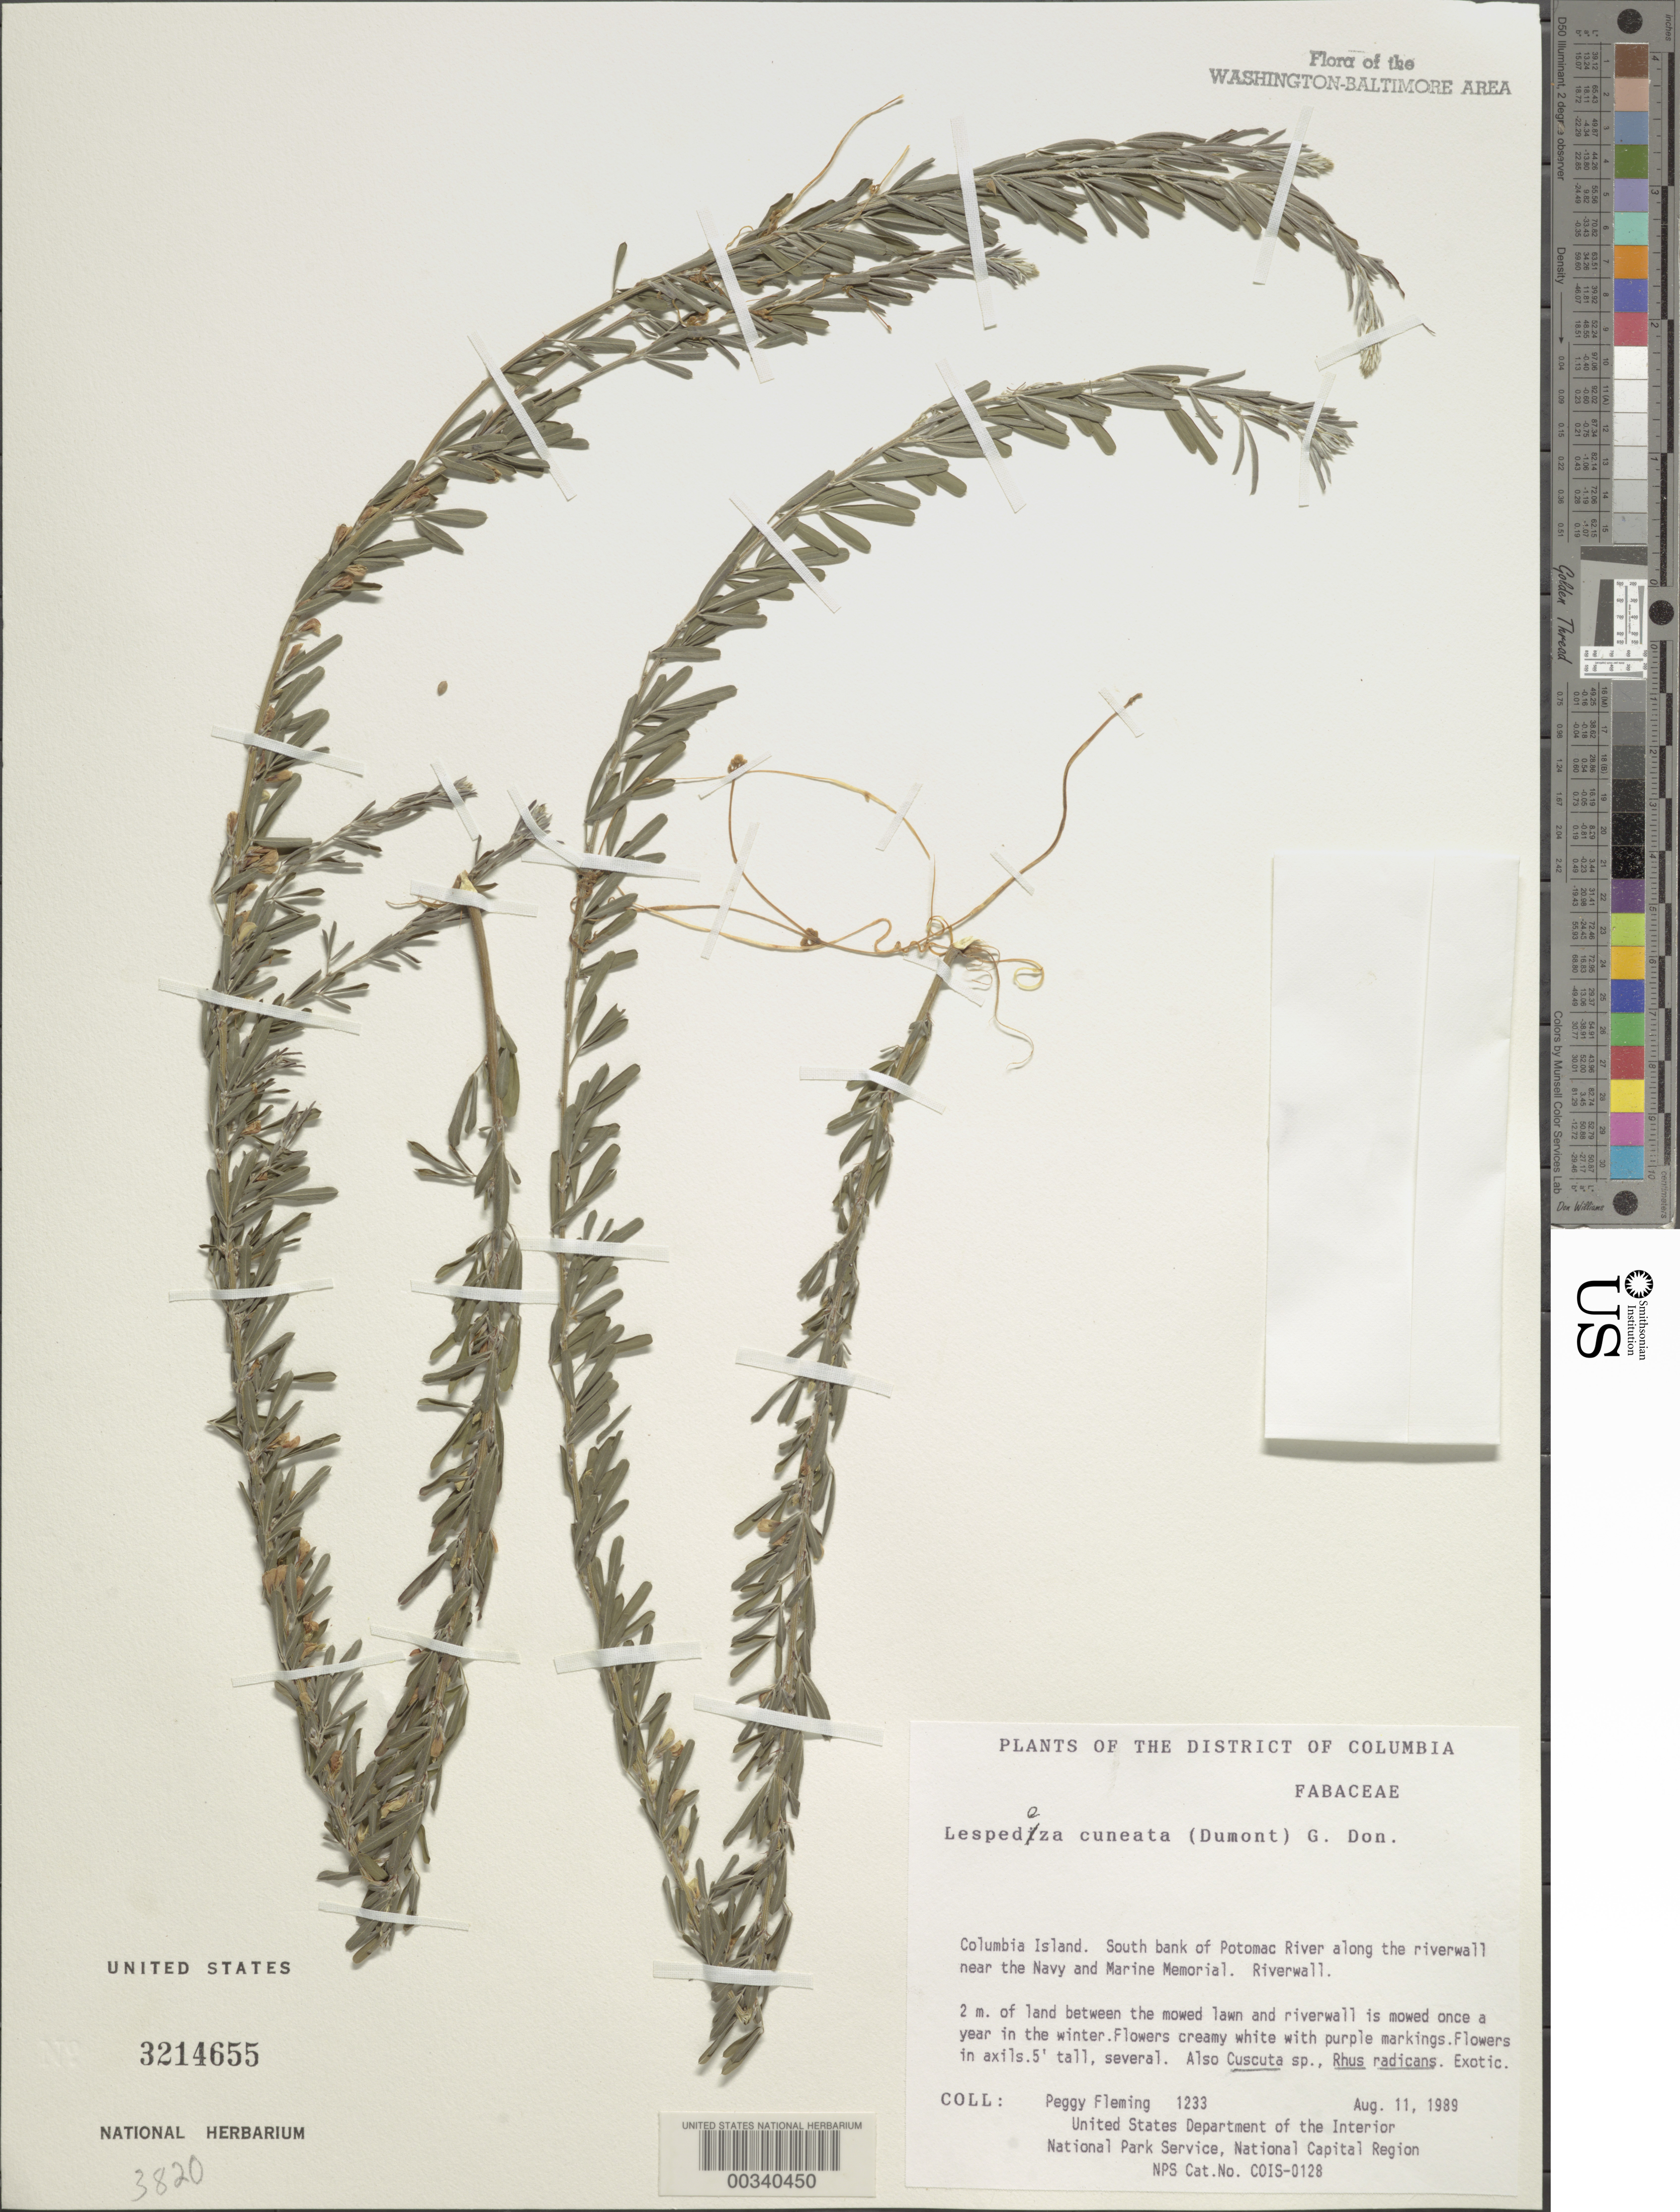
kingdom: Plantae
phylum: Tracheophyta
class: Magnoliopsida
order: Fabales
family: Fabaceae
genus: Lespedeza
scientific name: Lespedeza cuneata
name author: (Dum. Cours.) G. Don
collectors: P. Fleming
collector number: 1233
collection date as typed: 11 Aug 1989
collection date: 1989-08-11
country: United States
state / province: District of Columbia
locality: Columbia Island, S bank of Potomac River along the riverwall near the Navy and Marine Memorial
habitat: Riverwall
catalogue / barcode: US 3214655